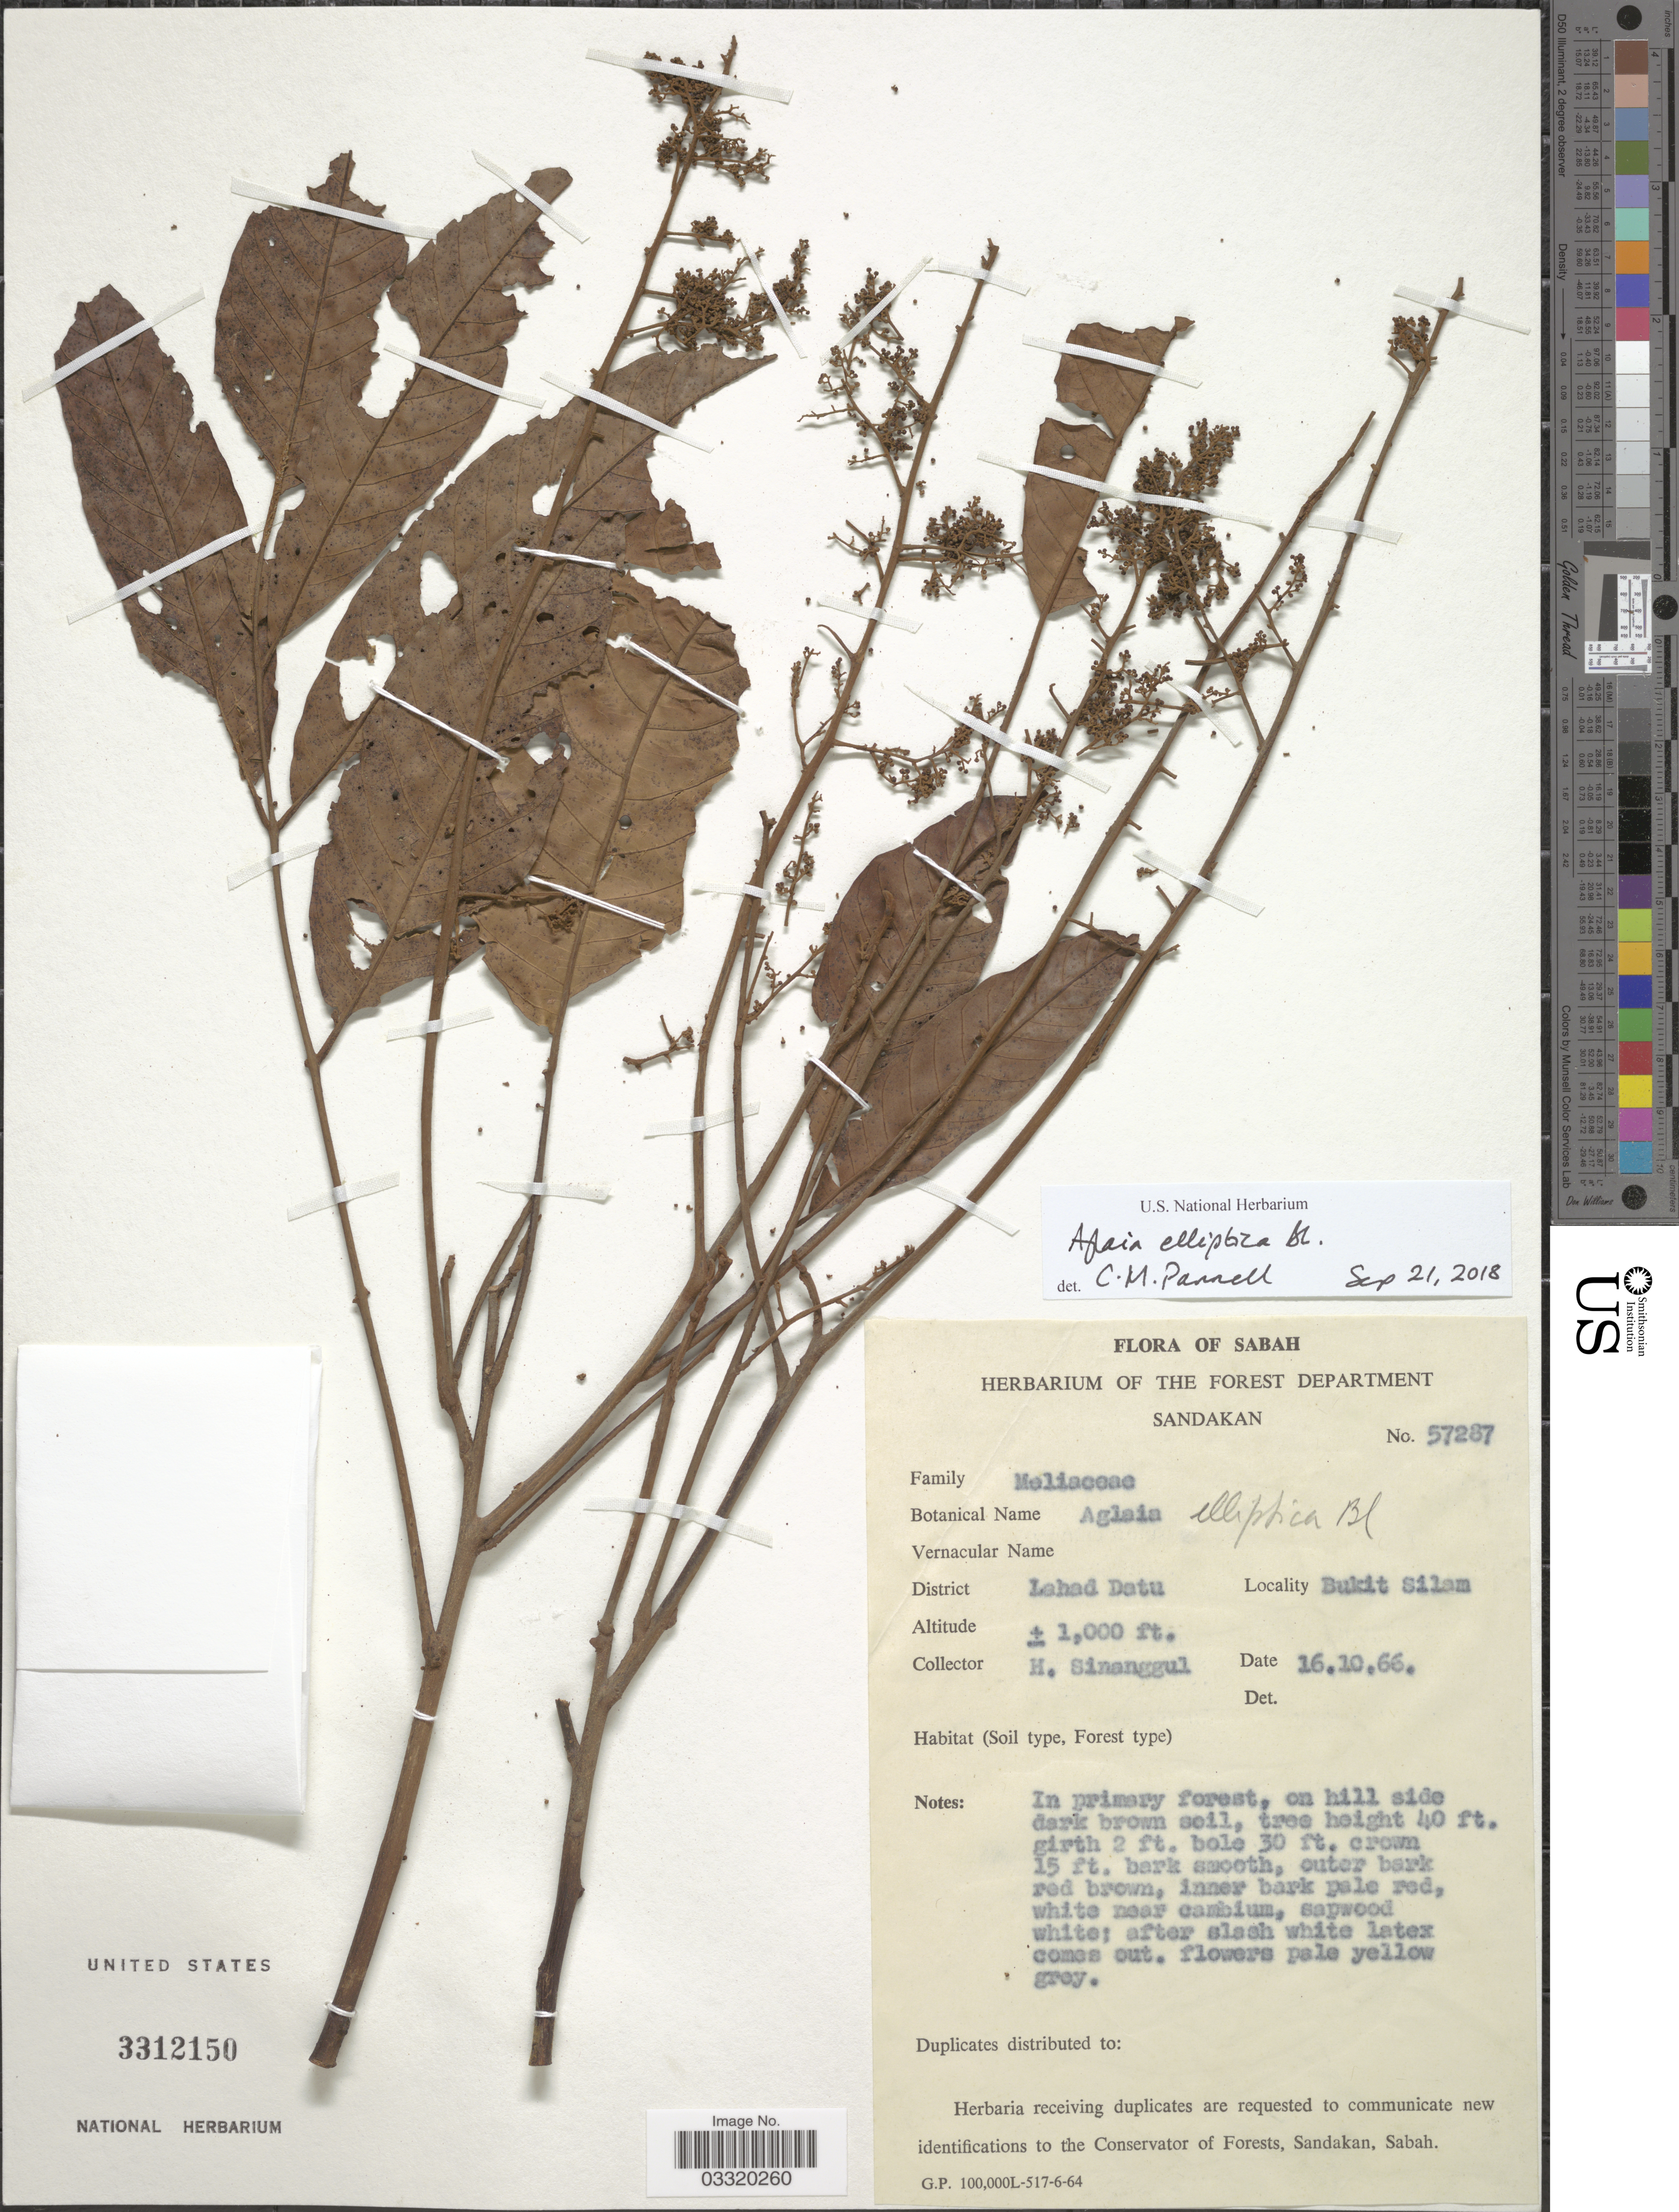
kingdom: Plantae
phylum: Tracheophyta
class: Magnoliopsida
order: Sapindales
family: Meliaceae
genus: Aglaia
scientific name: Aglaia elliptica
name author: Blume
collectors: H. Sinanggul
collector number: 57287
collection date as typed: Transcribed d/m/y: 16/10/66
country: Malaysia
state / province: Sabah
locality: District Lahad Datu. Bukit Silam.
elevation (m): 305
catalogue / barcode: US 3312150